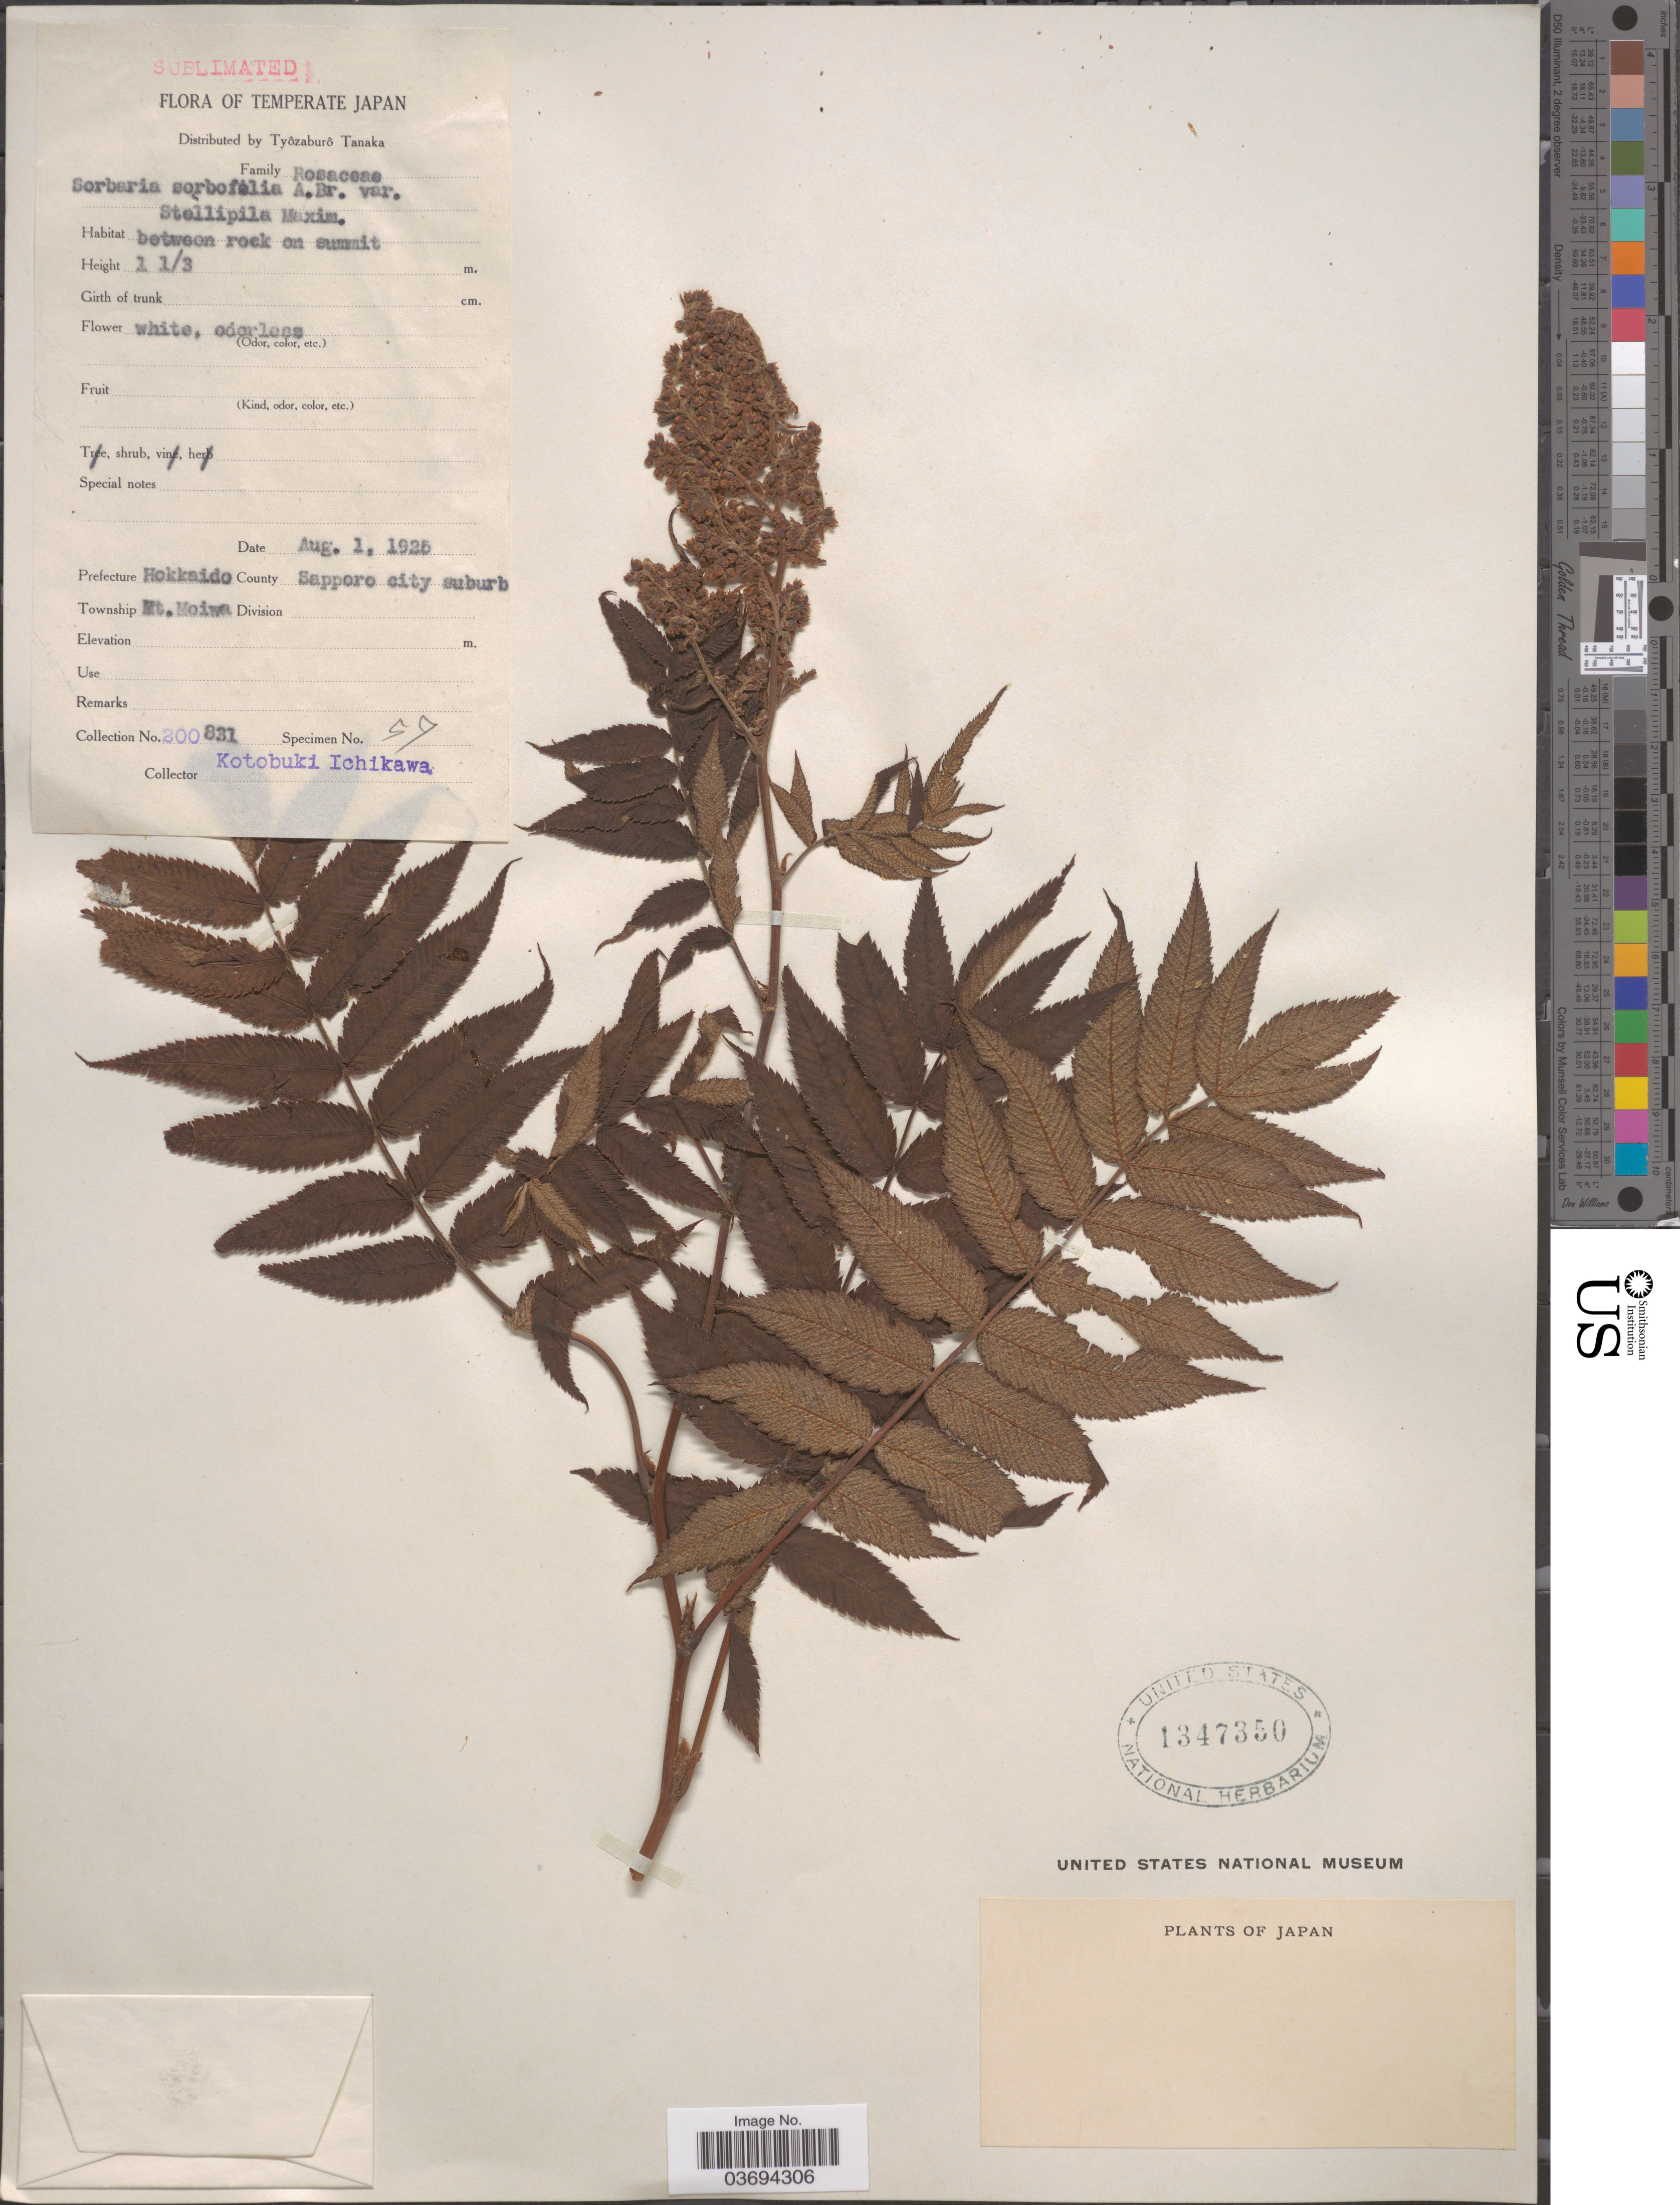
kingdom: Plantae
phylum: Tracheophyta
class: Magnoliopsida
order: Rosales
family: Rosaceae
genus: Sorbaria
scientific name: Sorbaria sorbifolia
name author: (L.) A. Braun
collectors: K. Ichikawa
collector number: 200831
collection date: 1925-08-01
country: Japan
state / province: Hokkaidō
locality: Temperate Japan. Prefecture: Hokkaido. County: Sapporo city suburb. Township Mt. Moiwa.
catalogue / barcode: US 1347350